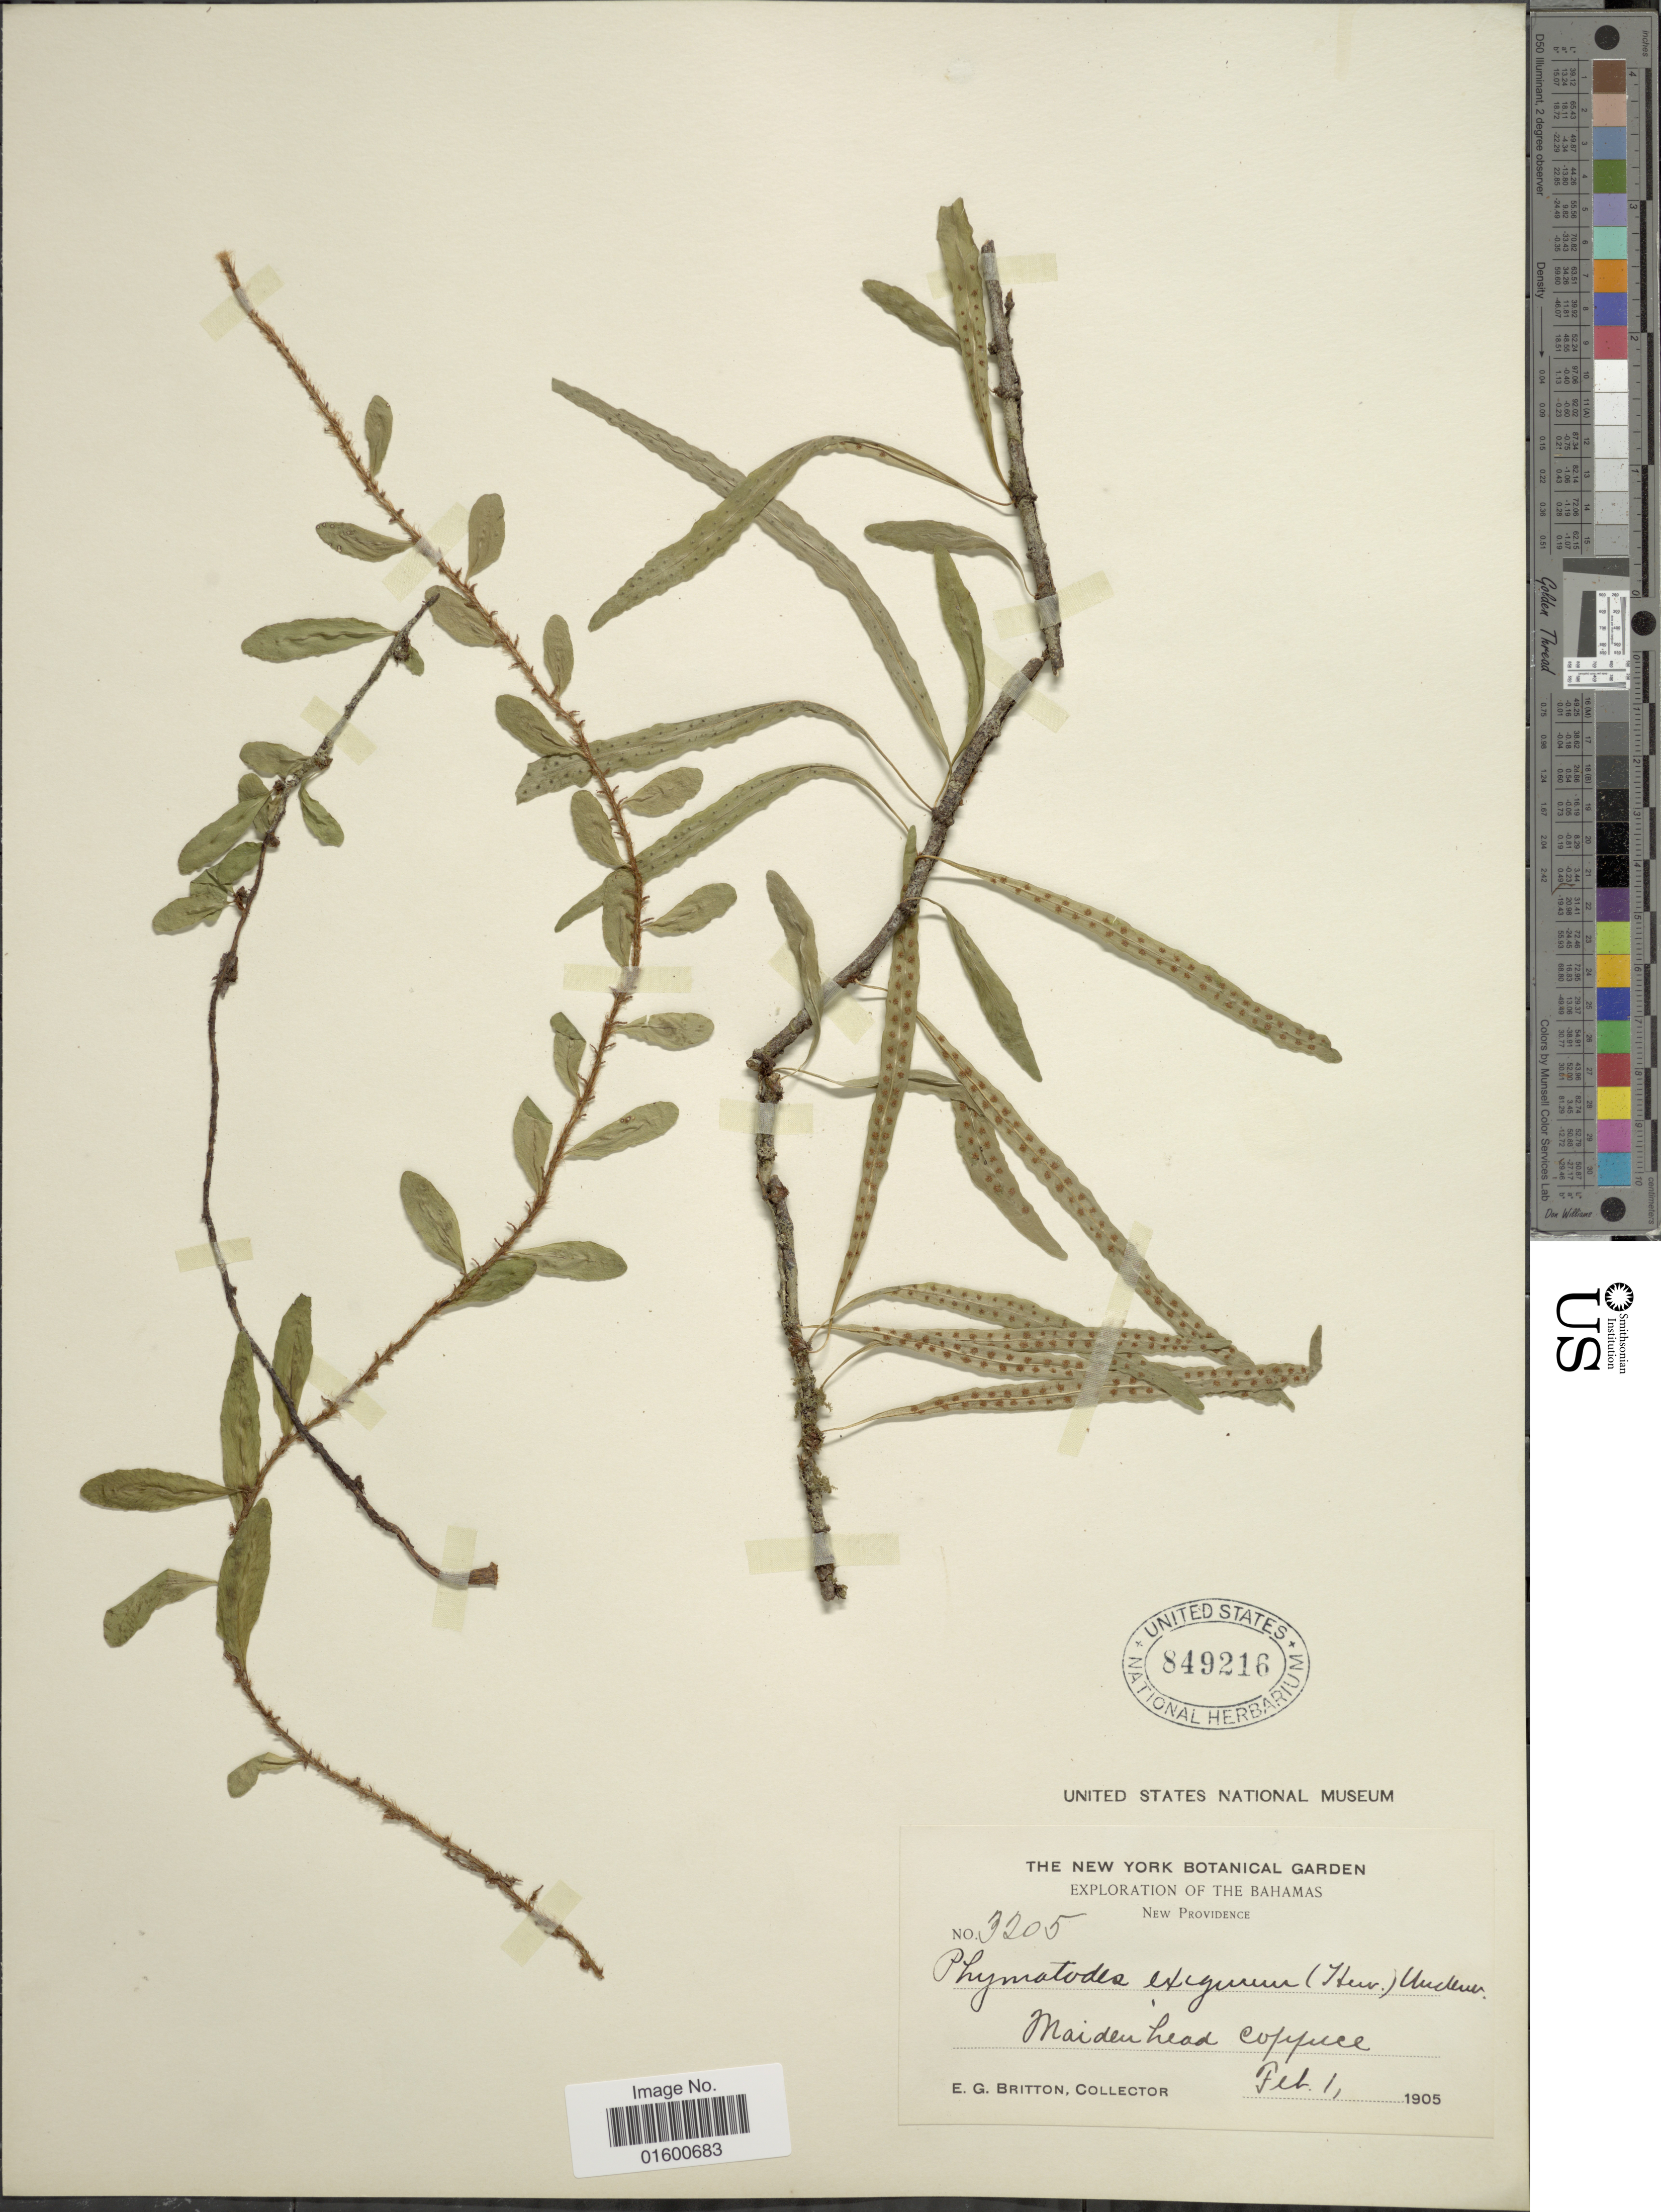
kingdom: Plantae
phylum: Tracheophyta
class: Polypodiopsida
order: Polypodiales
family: Polypodiaceae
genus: Microgramma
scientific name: Microgramma heterophylla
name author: (L.) Wherry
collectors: E. G. Britton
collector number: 3205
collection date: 1905-02-01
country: Bahamas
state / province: New Providence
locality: Maidenhead Coppice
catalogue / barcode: US 849216